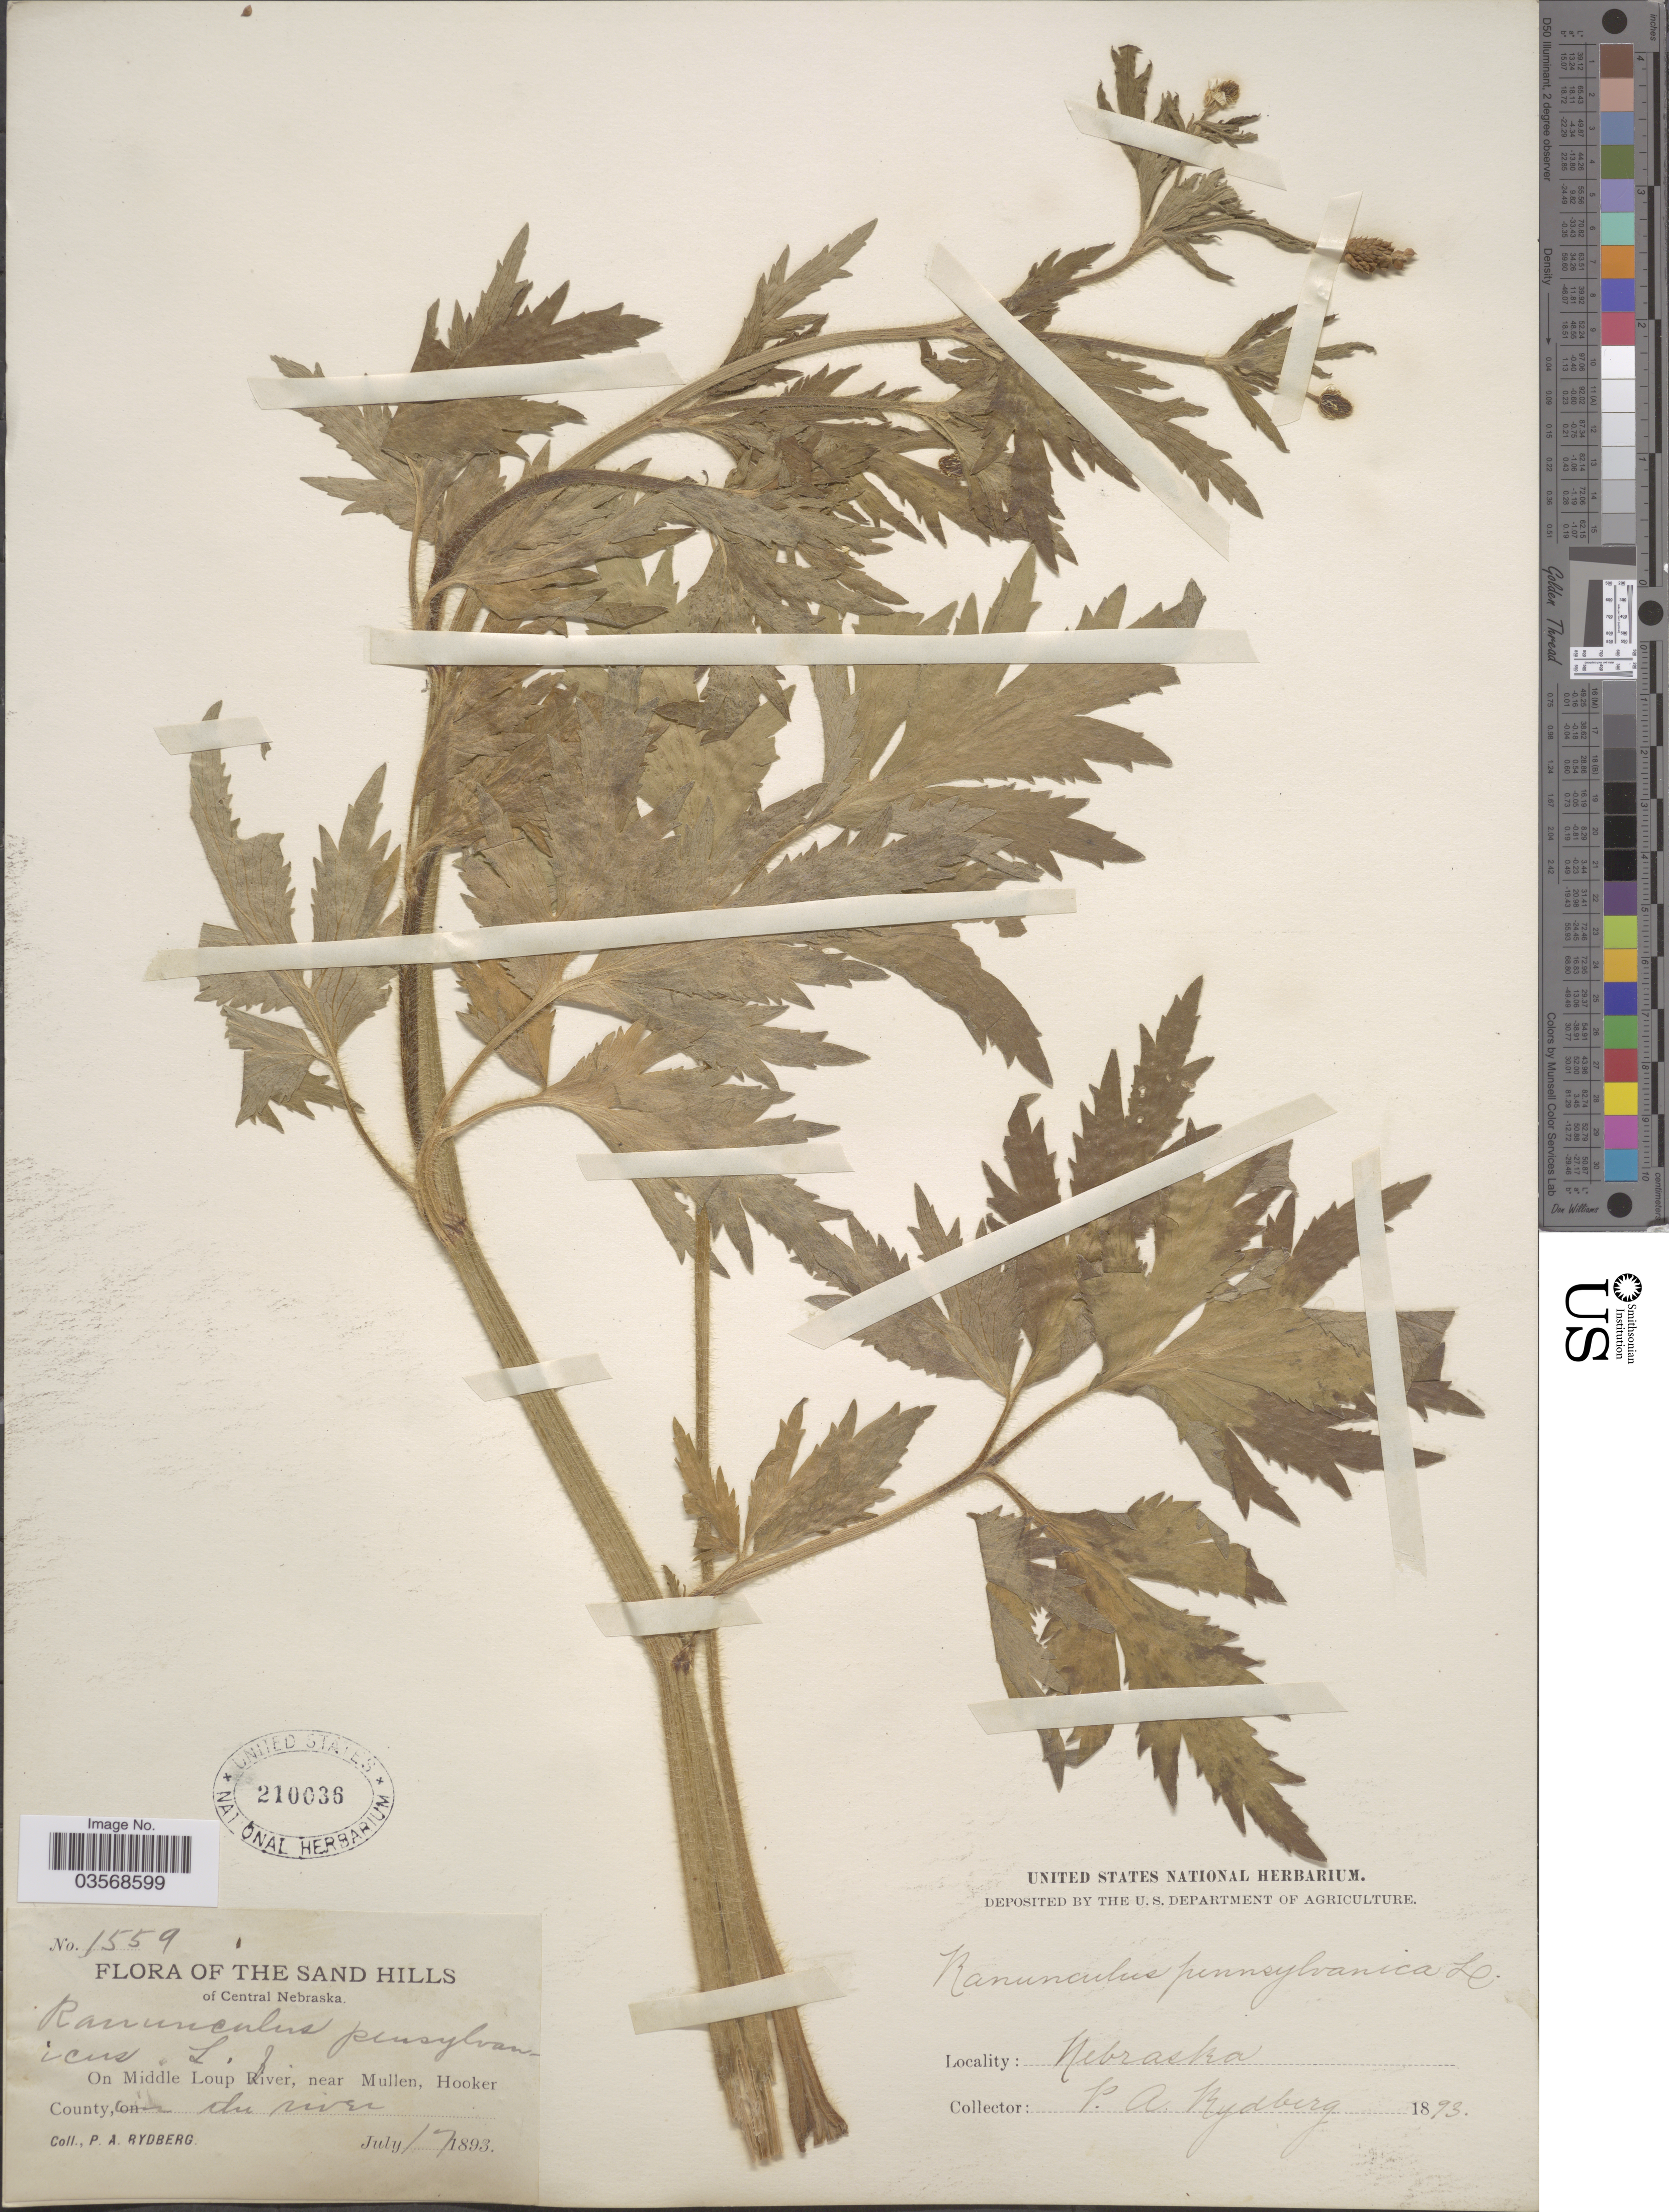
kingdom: Plantae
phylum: Tracheophyta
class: Magnoliopsida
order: Ranunculales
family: Ranunculaceae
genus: Ranunculus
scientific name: Ranunculus pensylvanicus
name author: L. f.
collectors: P. A. Rydberg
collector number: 1559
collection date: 1893-07-17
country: United States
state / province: Nebraska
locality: The Sand Hills of Central Nebraska. On Middle Loup River, near Mullen, Hooker County, the river.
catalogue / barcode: US 210036